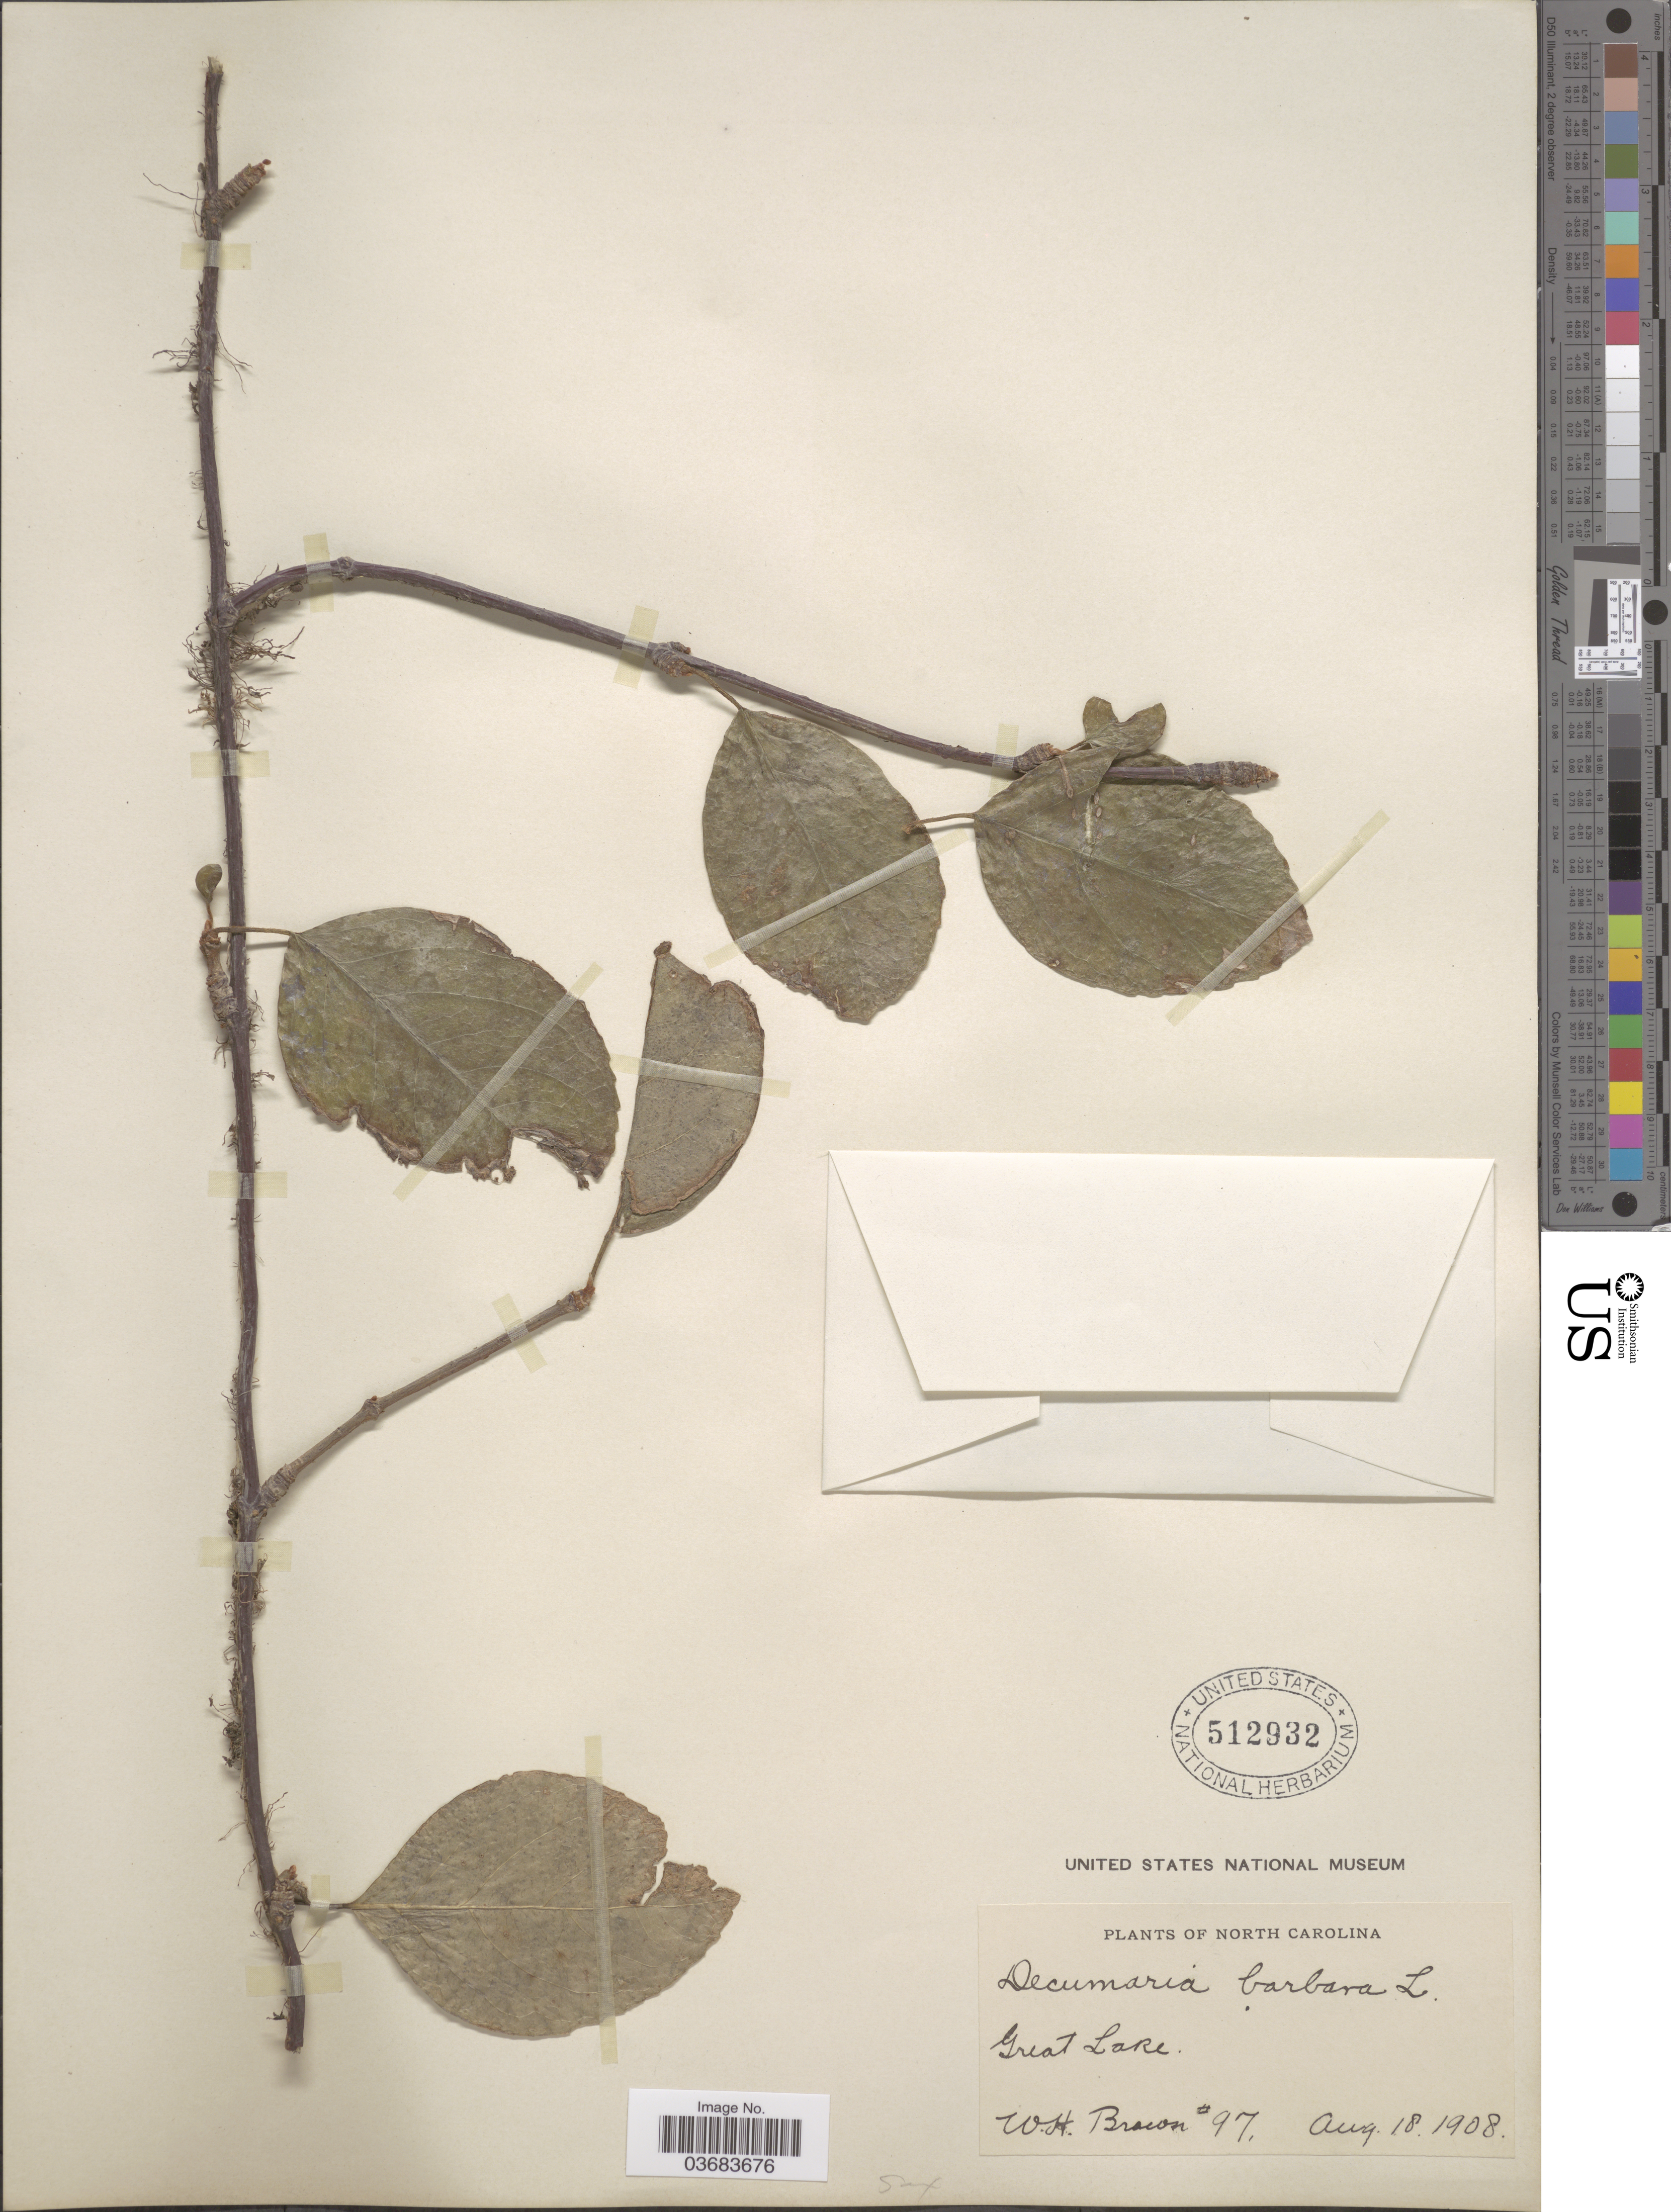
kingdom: Plantae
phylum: Tracheophyta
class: Magnoliopsida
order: Cornales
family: Hydrangeaceae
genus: Hydrangea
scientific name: Hydrangea barbara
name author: (L.) Bernd Schulz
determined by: Strong, Mark T., (BOT), Smithsonian Institution - National Museum of Natural History (UNITED STATES)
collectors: W. Bracon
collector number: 97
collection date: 1908-08-18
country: United States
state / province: North Carolina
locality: Great Lake.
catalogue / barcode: US 512932